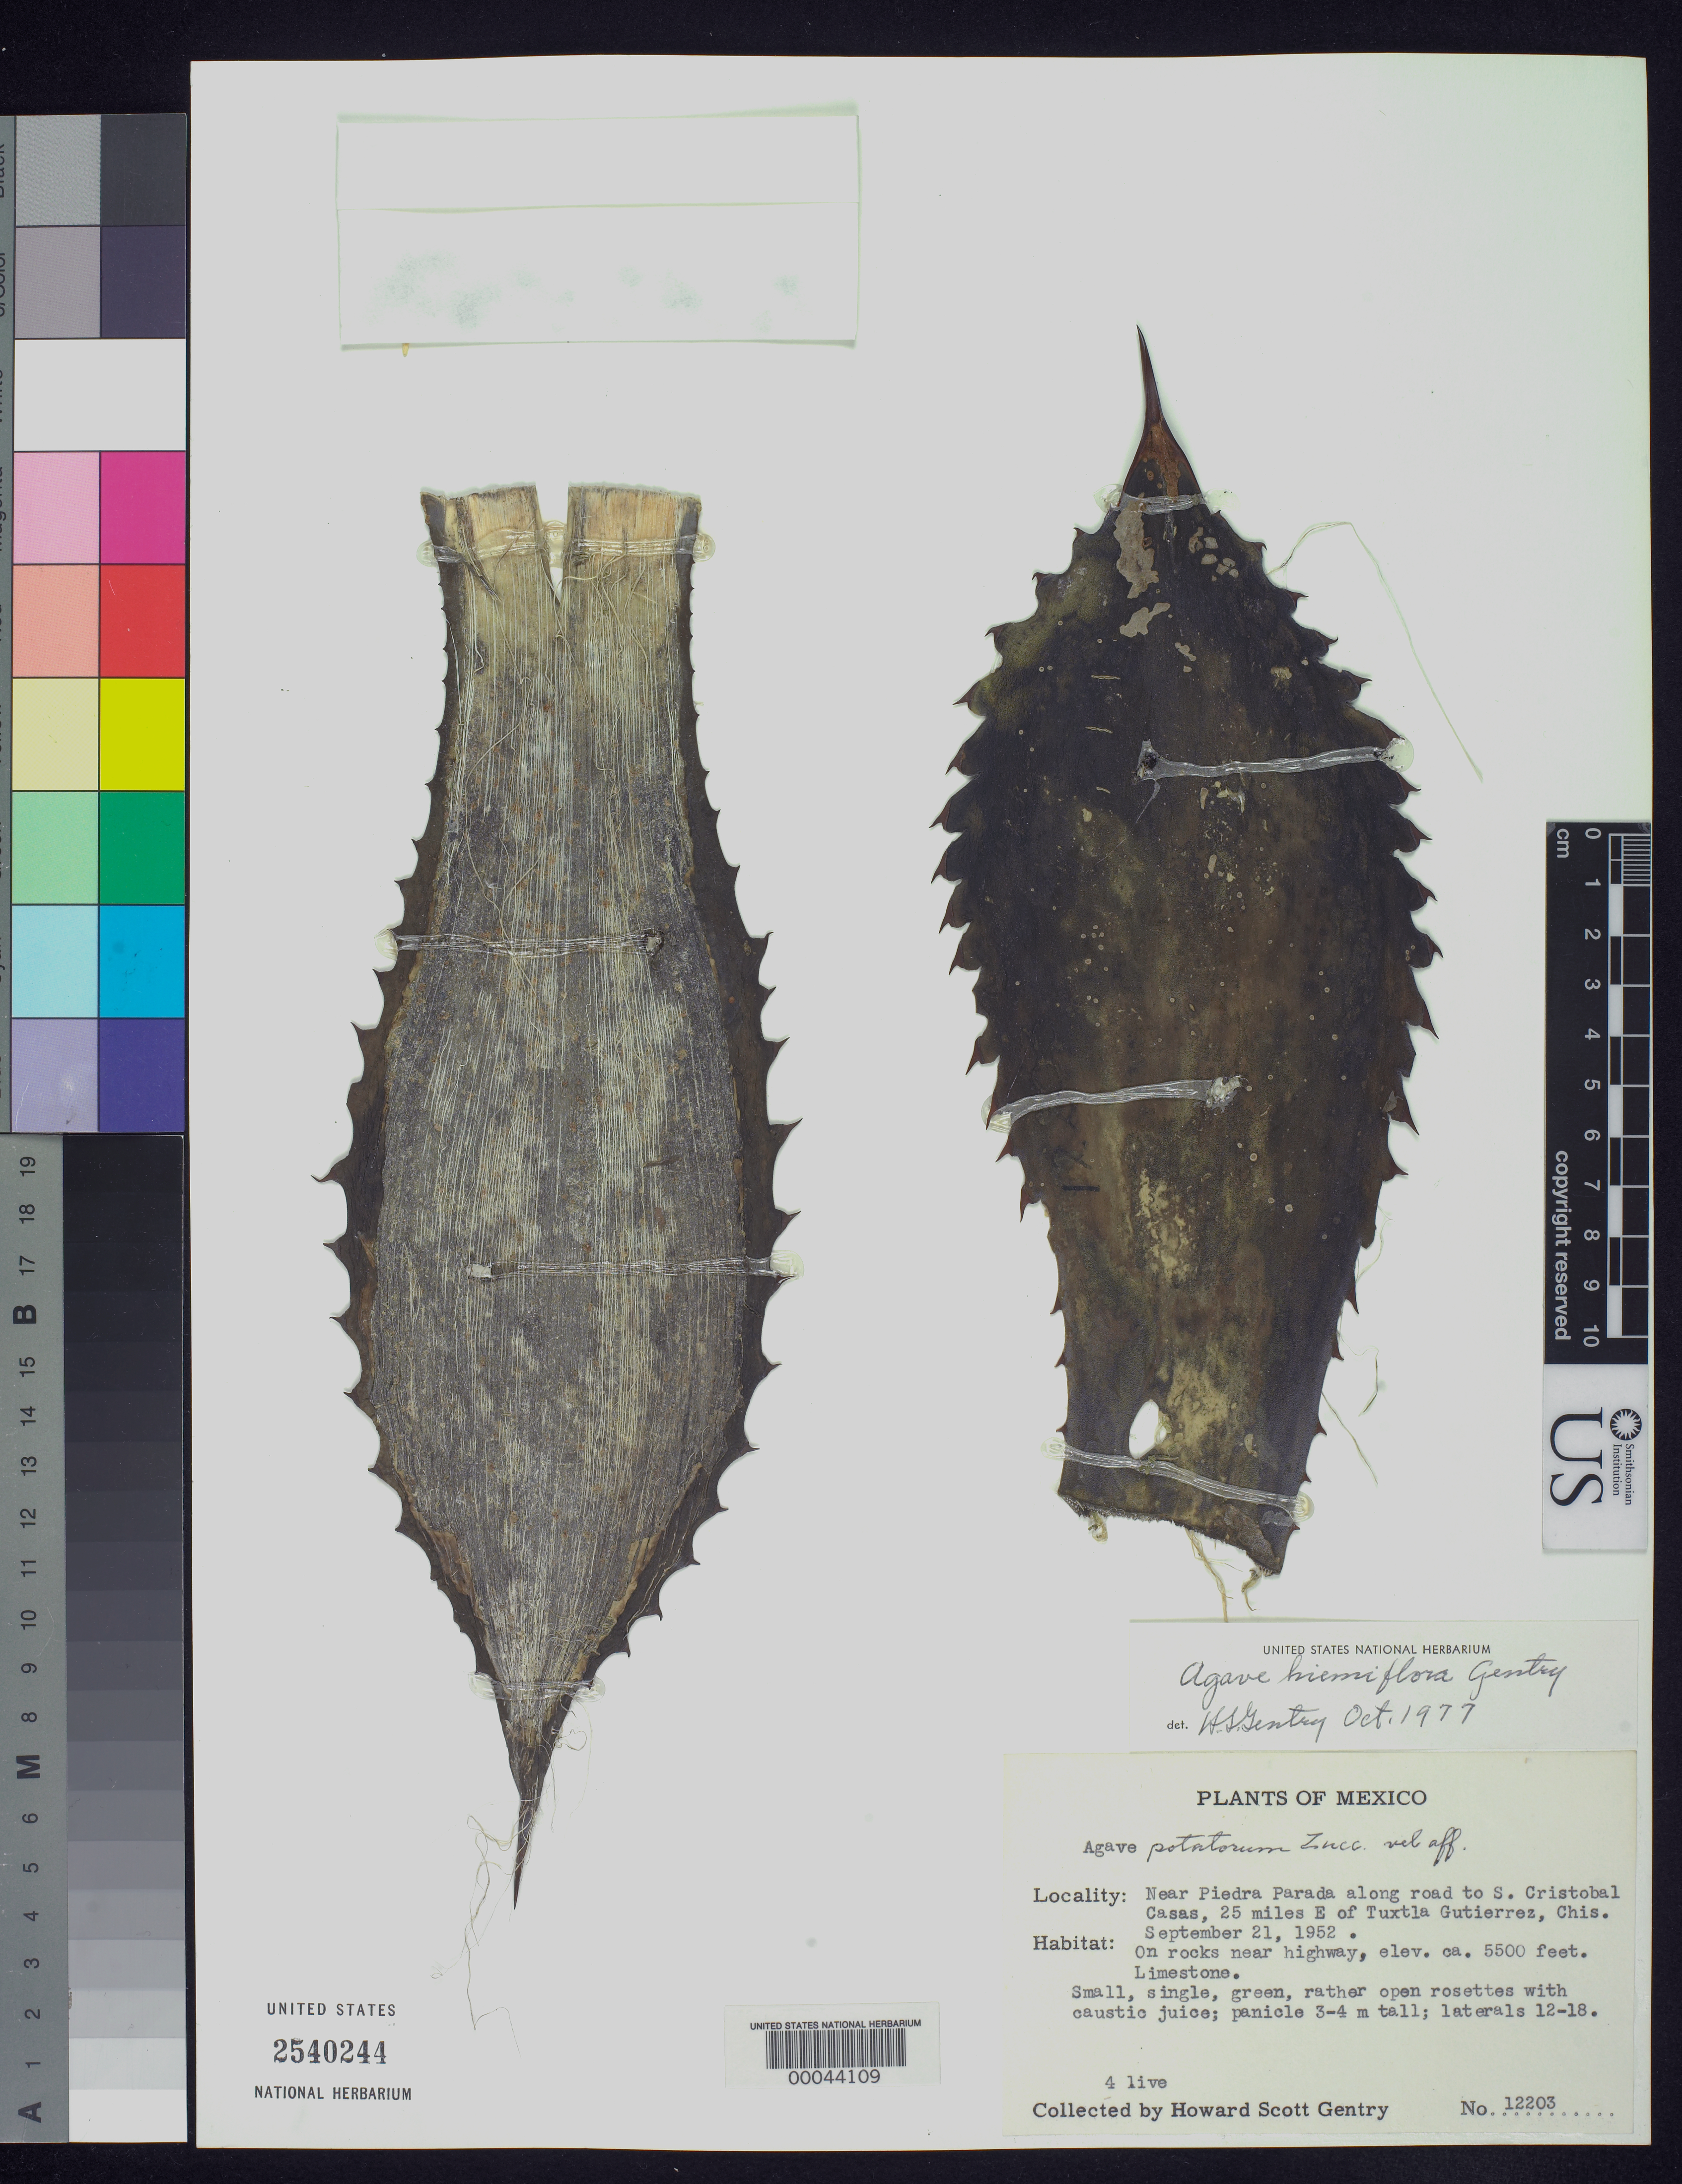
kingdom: Plantae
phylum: Tracheophyta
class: Liliopsida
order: Asparagales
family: Asparagaceae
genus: Agave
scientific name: Agave hiemeflora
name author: Gentry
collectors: H. S. Gentry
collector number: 12203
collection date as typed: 21 Sep 1952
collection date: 1952-09-21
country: Mexico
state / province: Chiapas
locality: Near Piedra Parada along road to San Cristobal las Casas, 25 mi E of Tuxtla Gutierrez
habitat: On rocks near highway; limestone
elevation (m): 1676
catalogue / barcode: US 2540244